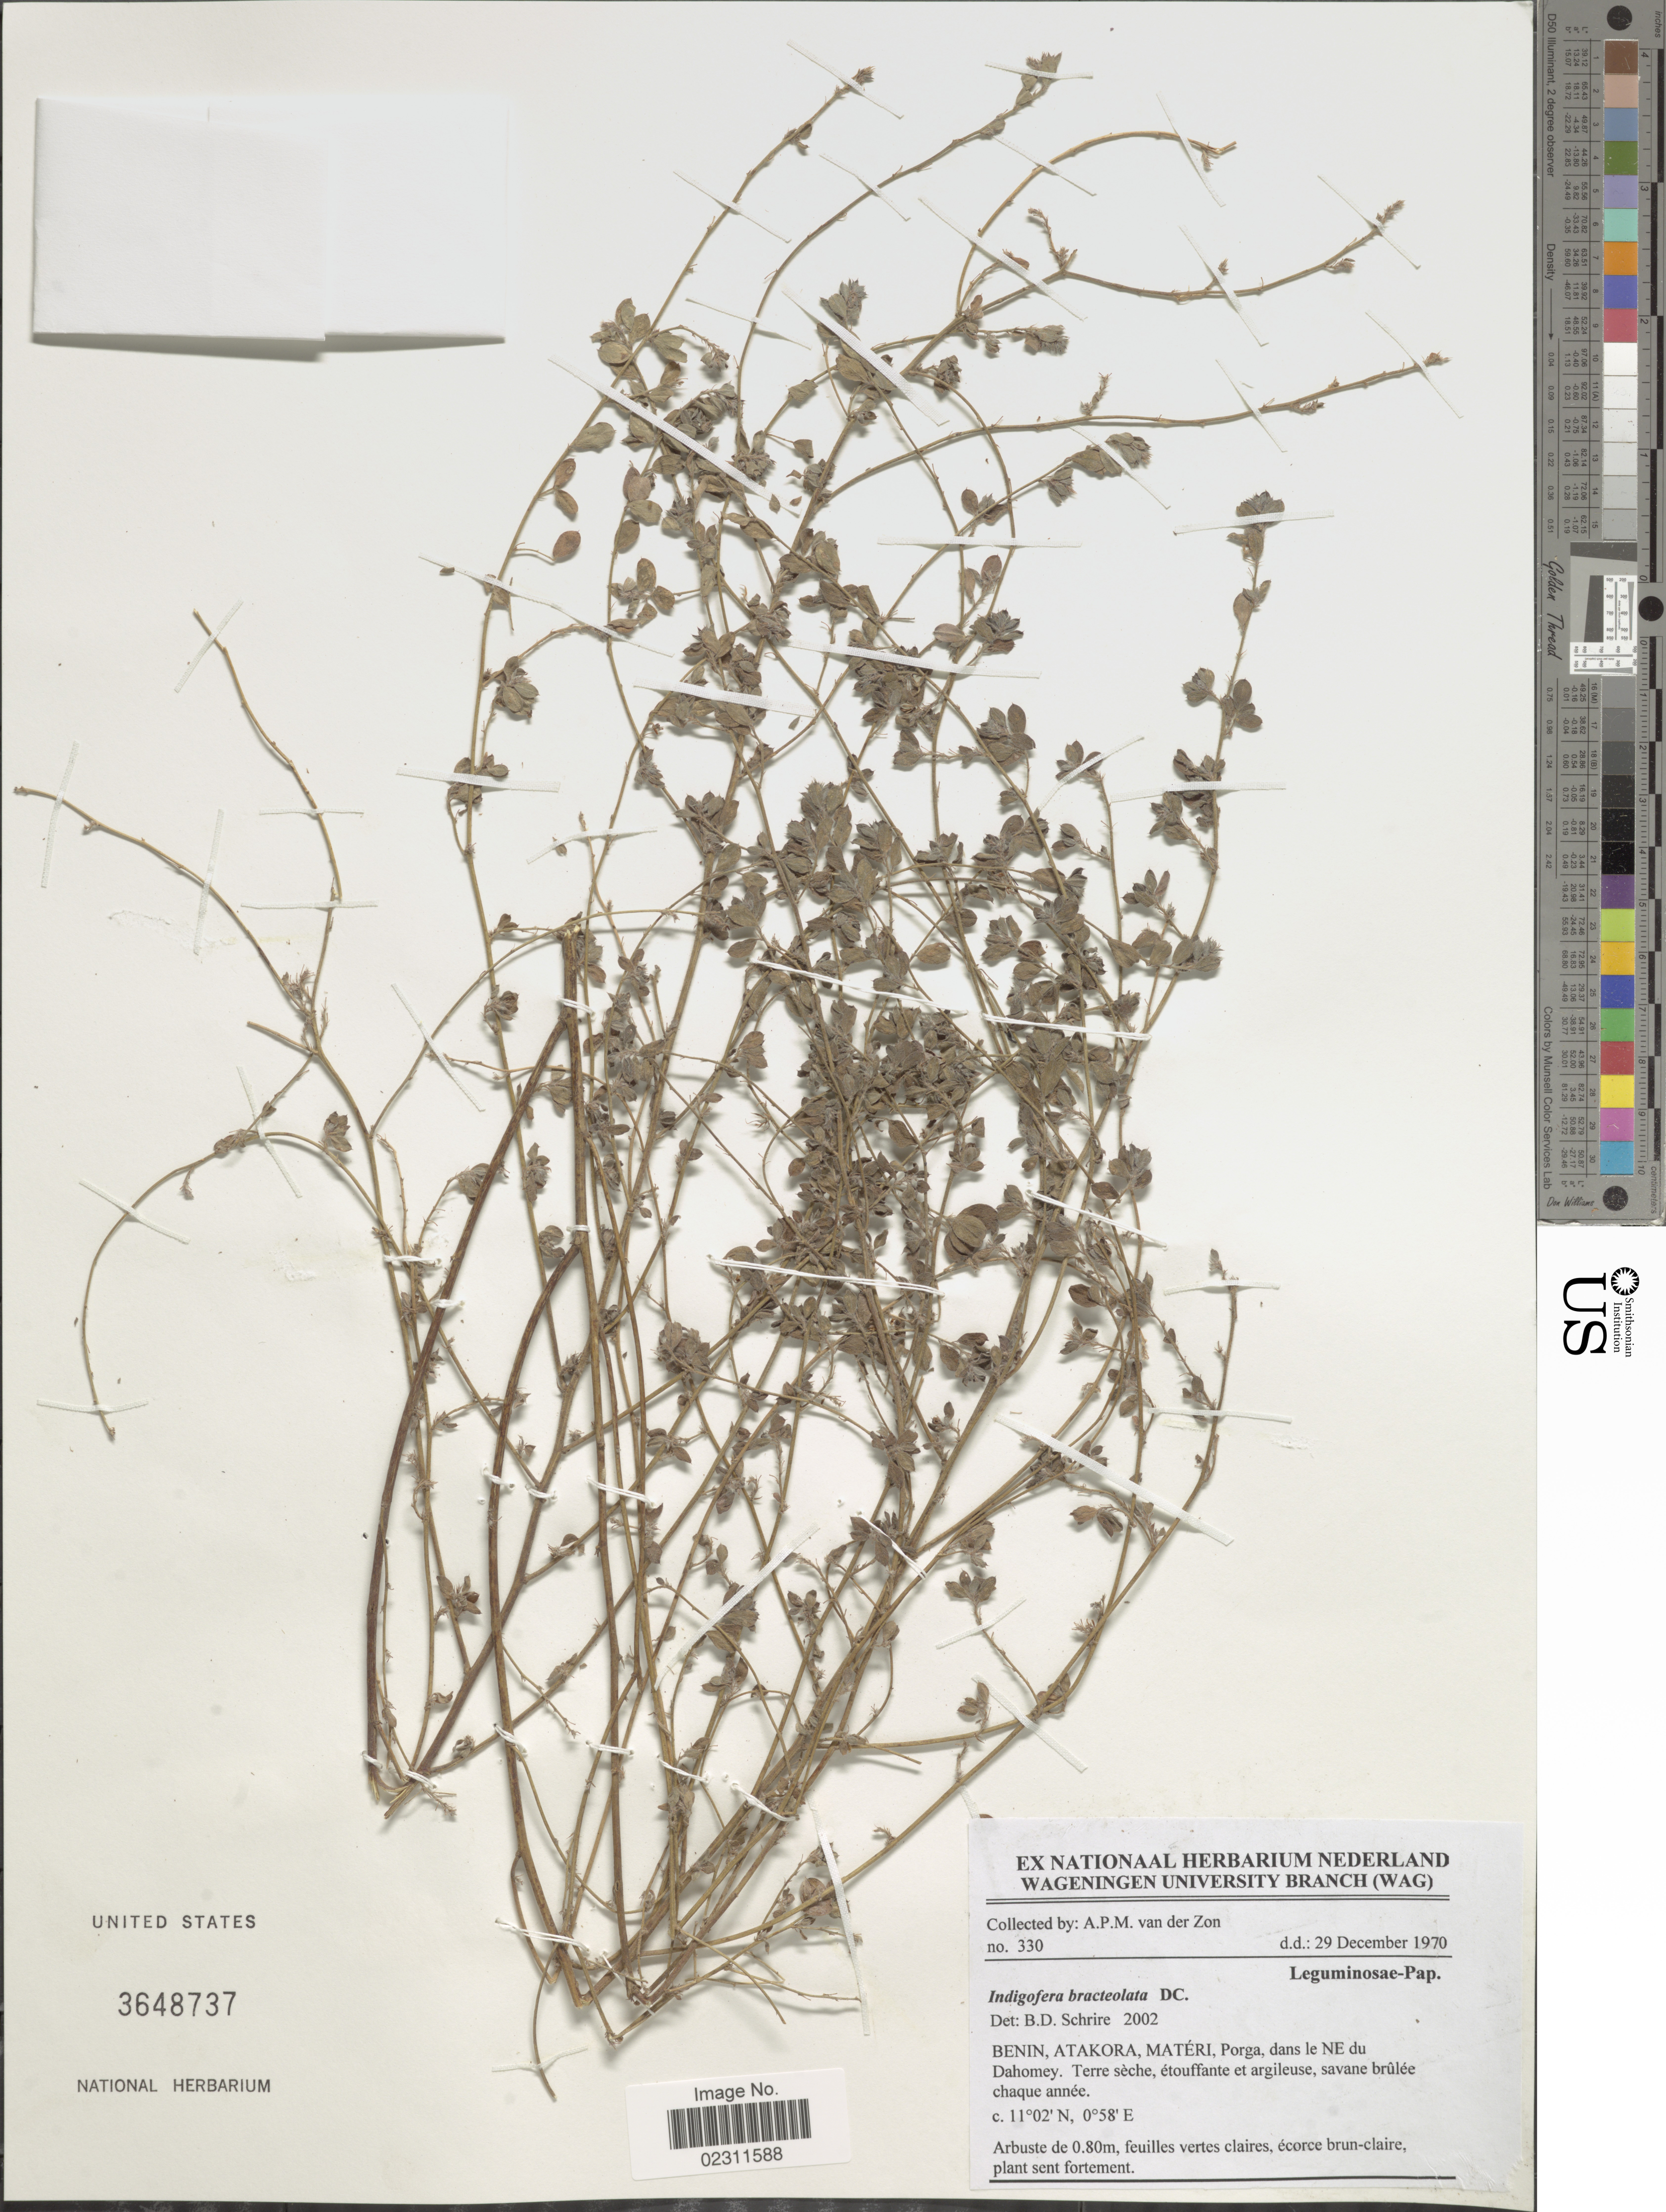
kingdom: Plantae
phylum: Tracheophyta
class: Magnoliopsida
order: Fabales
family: Fabaceae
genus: Indigofera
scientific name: Indigofera bracteolata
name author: DC.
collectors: A. van der Zon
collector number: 330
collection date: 1970-12-29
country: Benin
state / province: Atakora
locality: Materi, Porga, dans le NE du Dahomey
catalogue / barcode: US 3648737